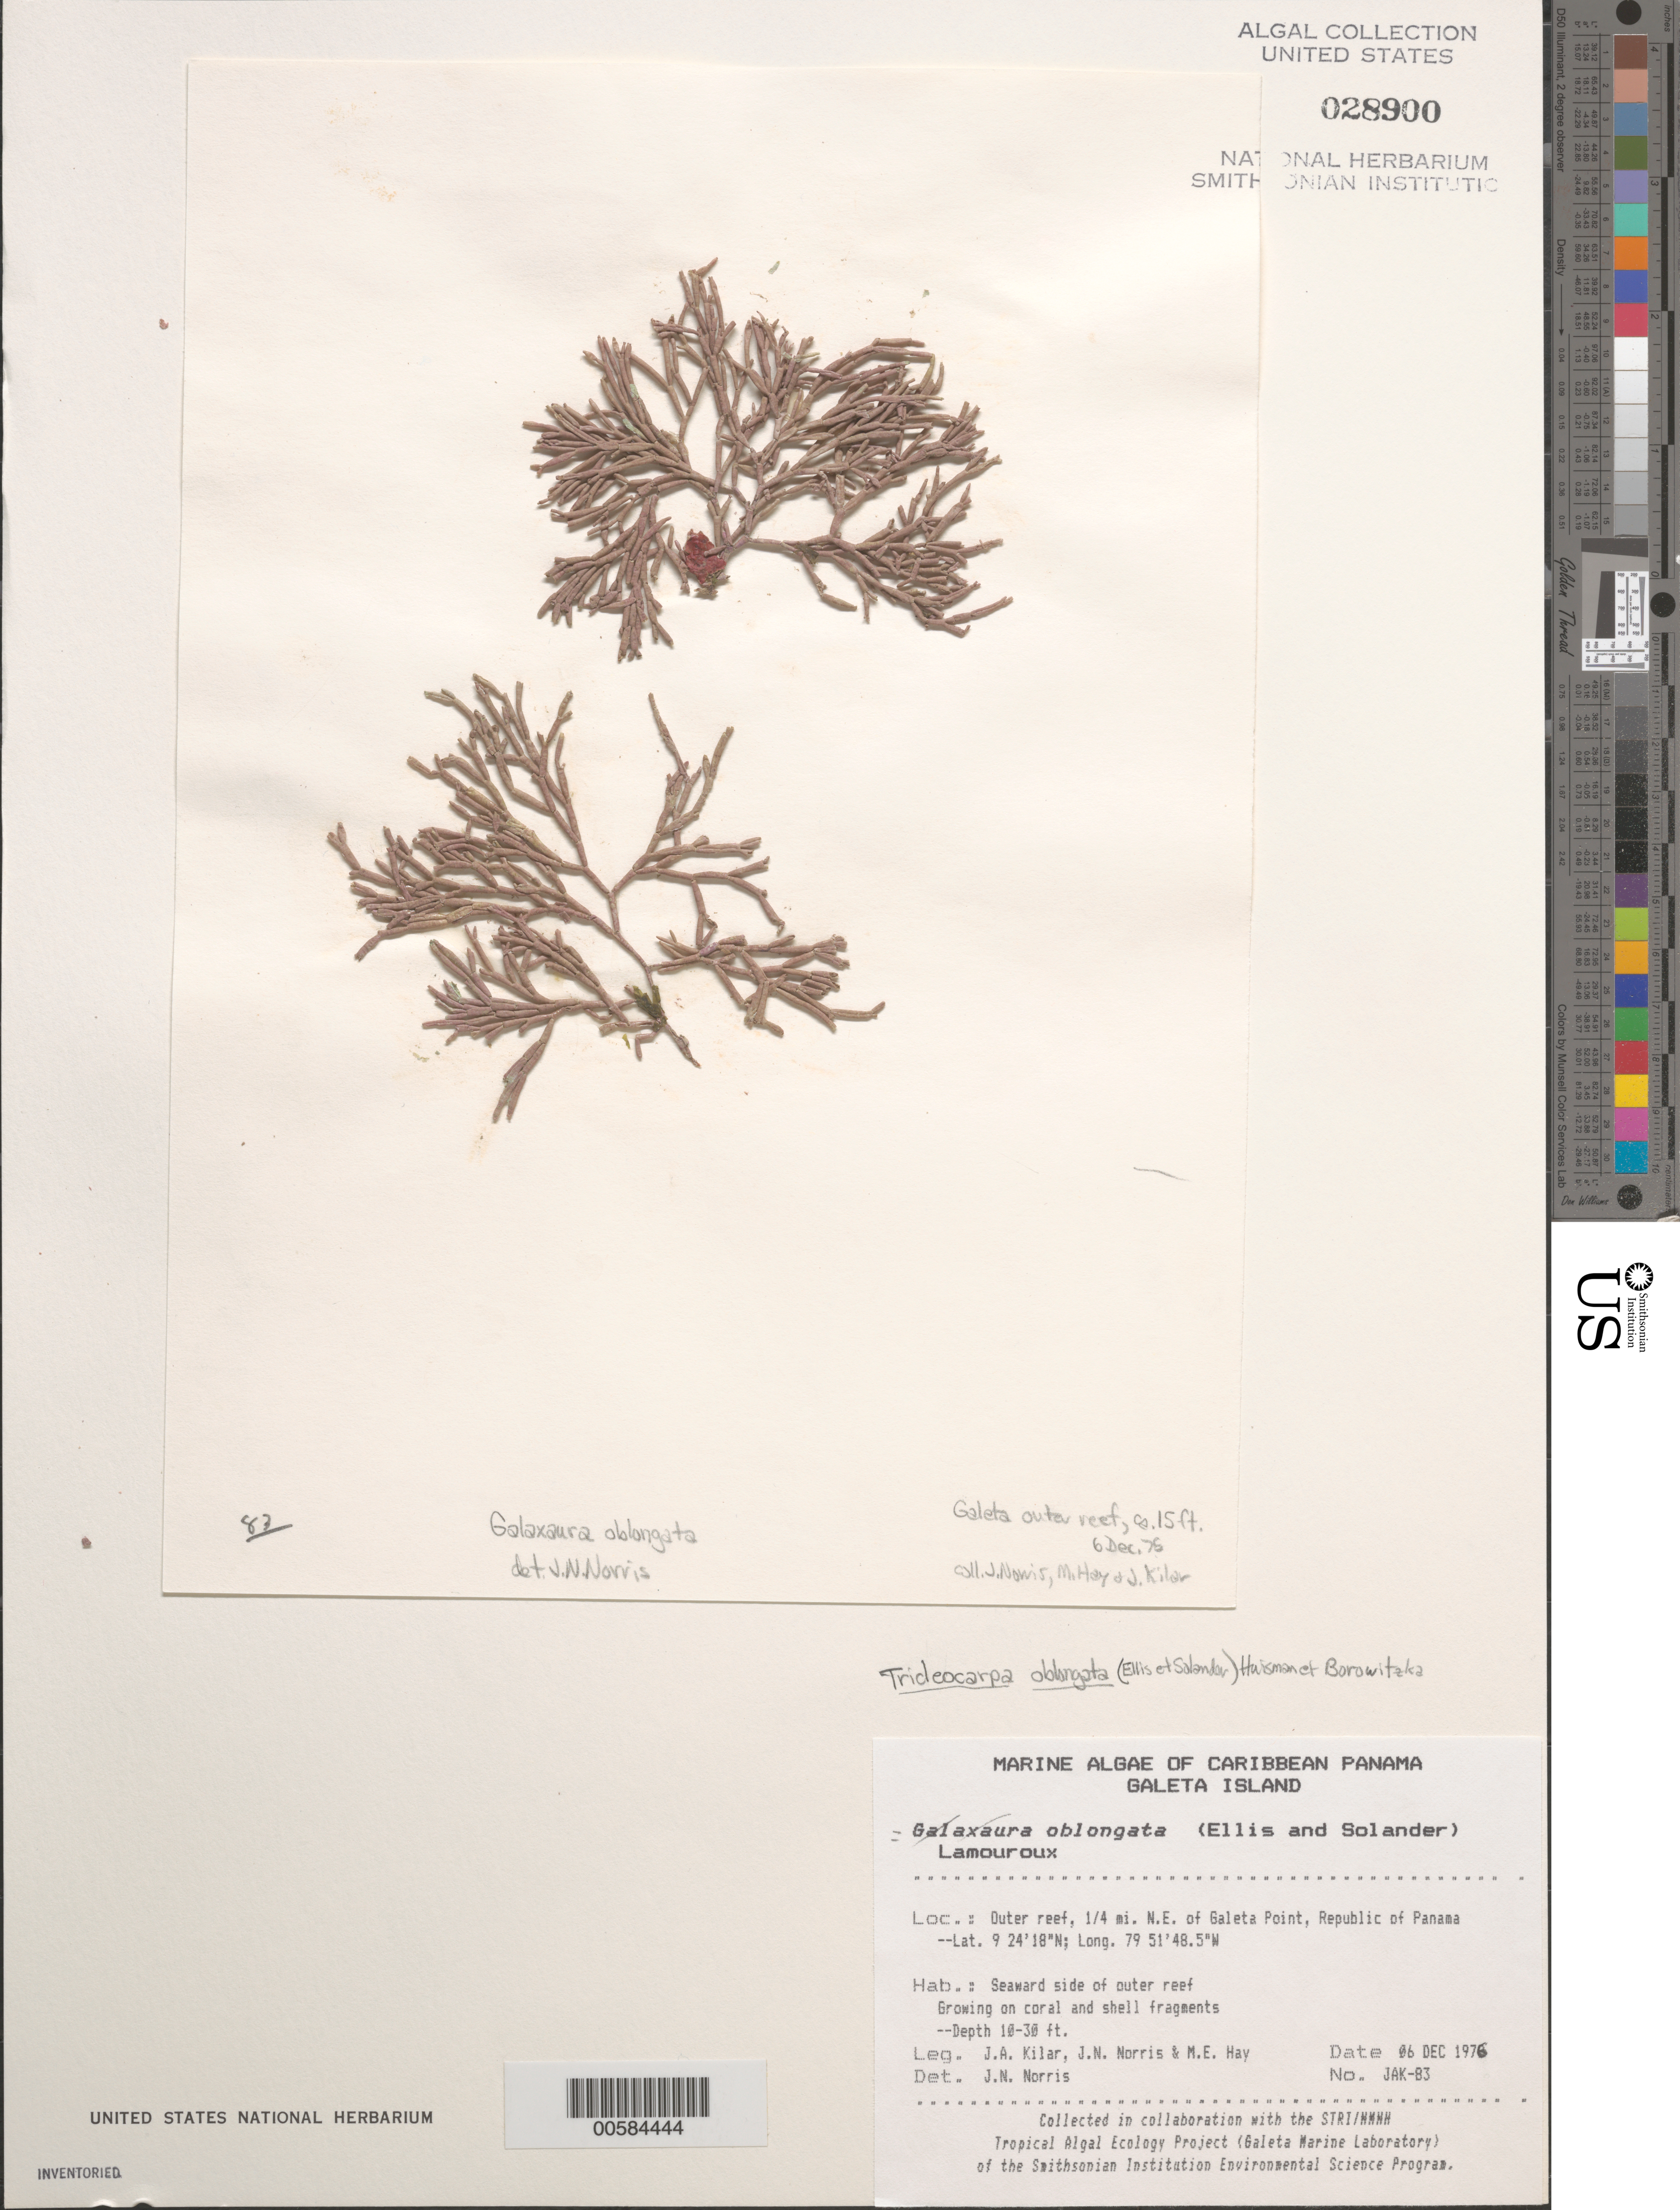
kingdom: Plantae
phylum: Rhodophyta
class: Florideophyceae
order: Nemaliales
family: Galaxauraceae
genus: Tricleocarpa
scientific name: Tricleocarpa fragilis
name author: (L.) Huisman & R.A. Towns.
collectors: J. A. Kilar, J. N. Norris & M. E. Hay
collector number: JAK-83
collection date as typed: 06 Dec 1976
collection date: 1976-12-06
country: Panama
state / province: Colón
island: Galeta Island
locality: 0.25 mile northeast of Galeta Point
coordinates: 9 24'18"N, 79 51'48.5"W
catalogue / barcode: US 28900